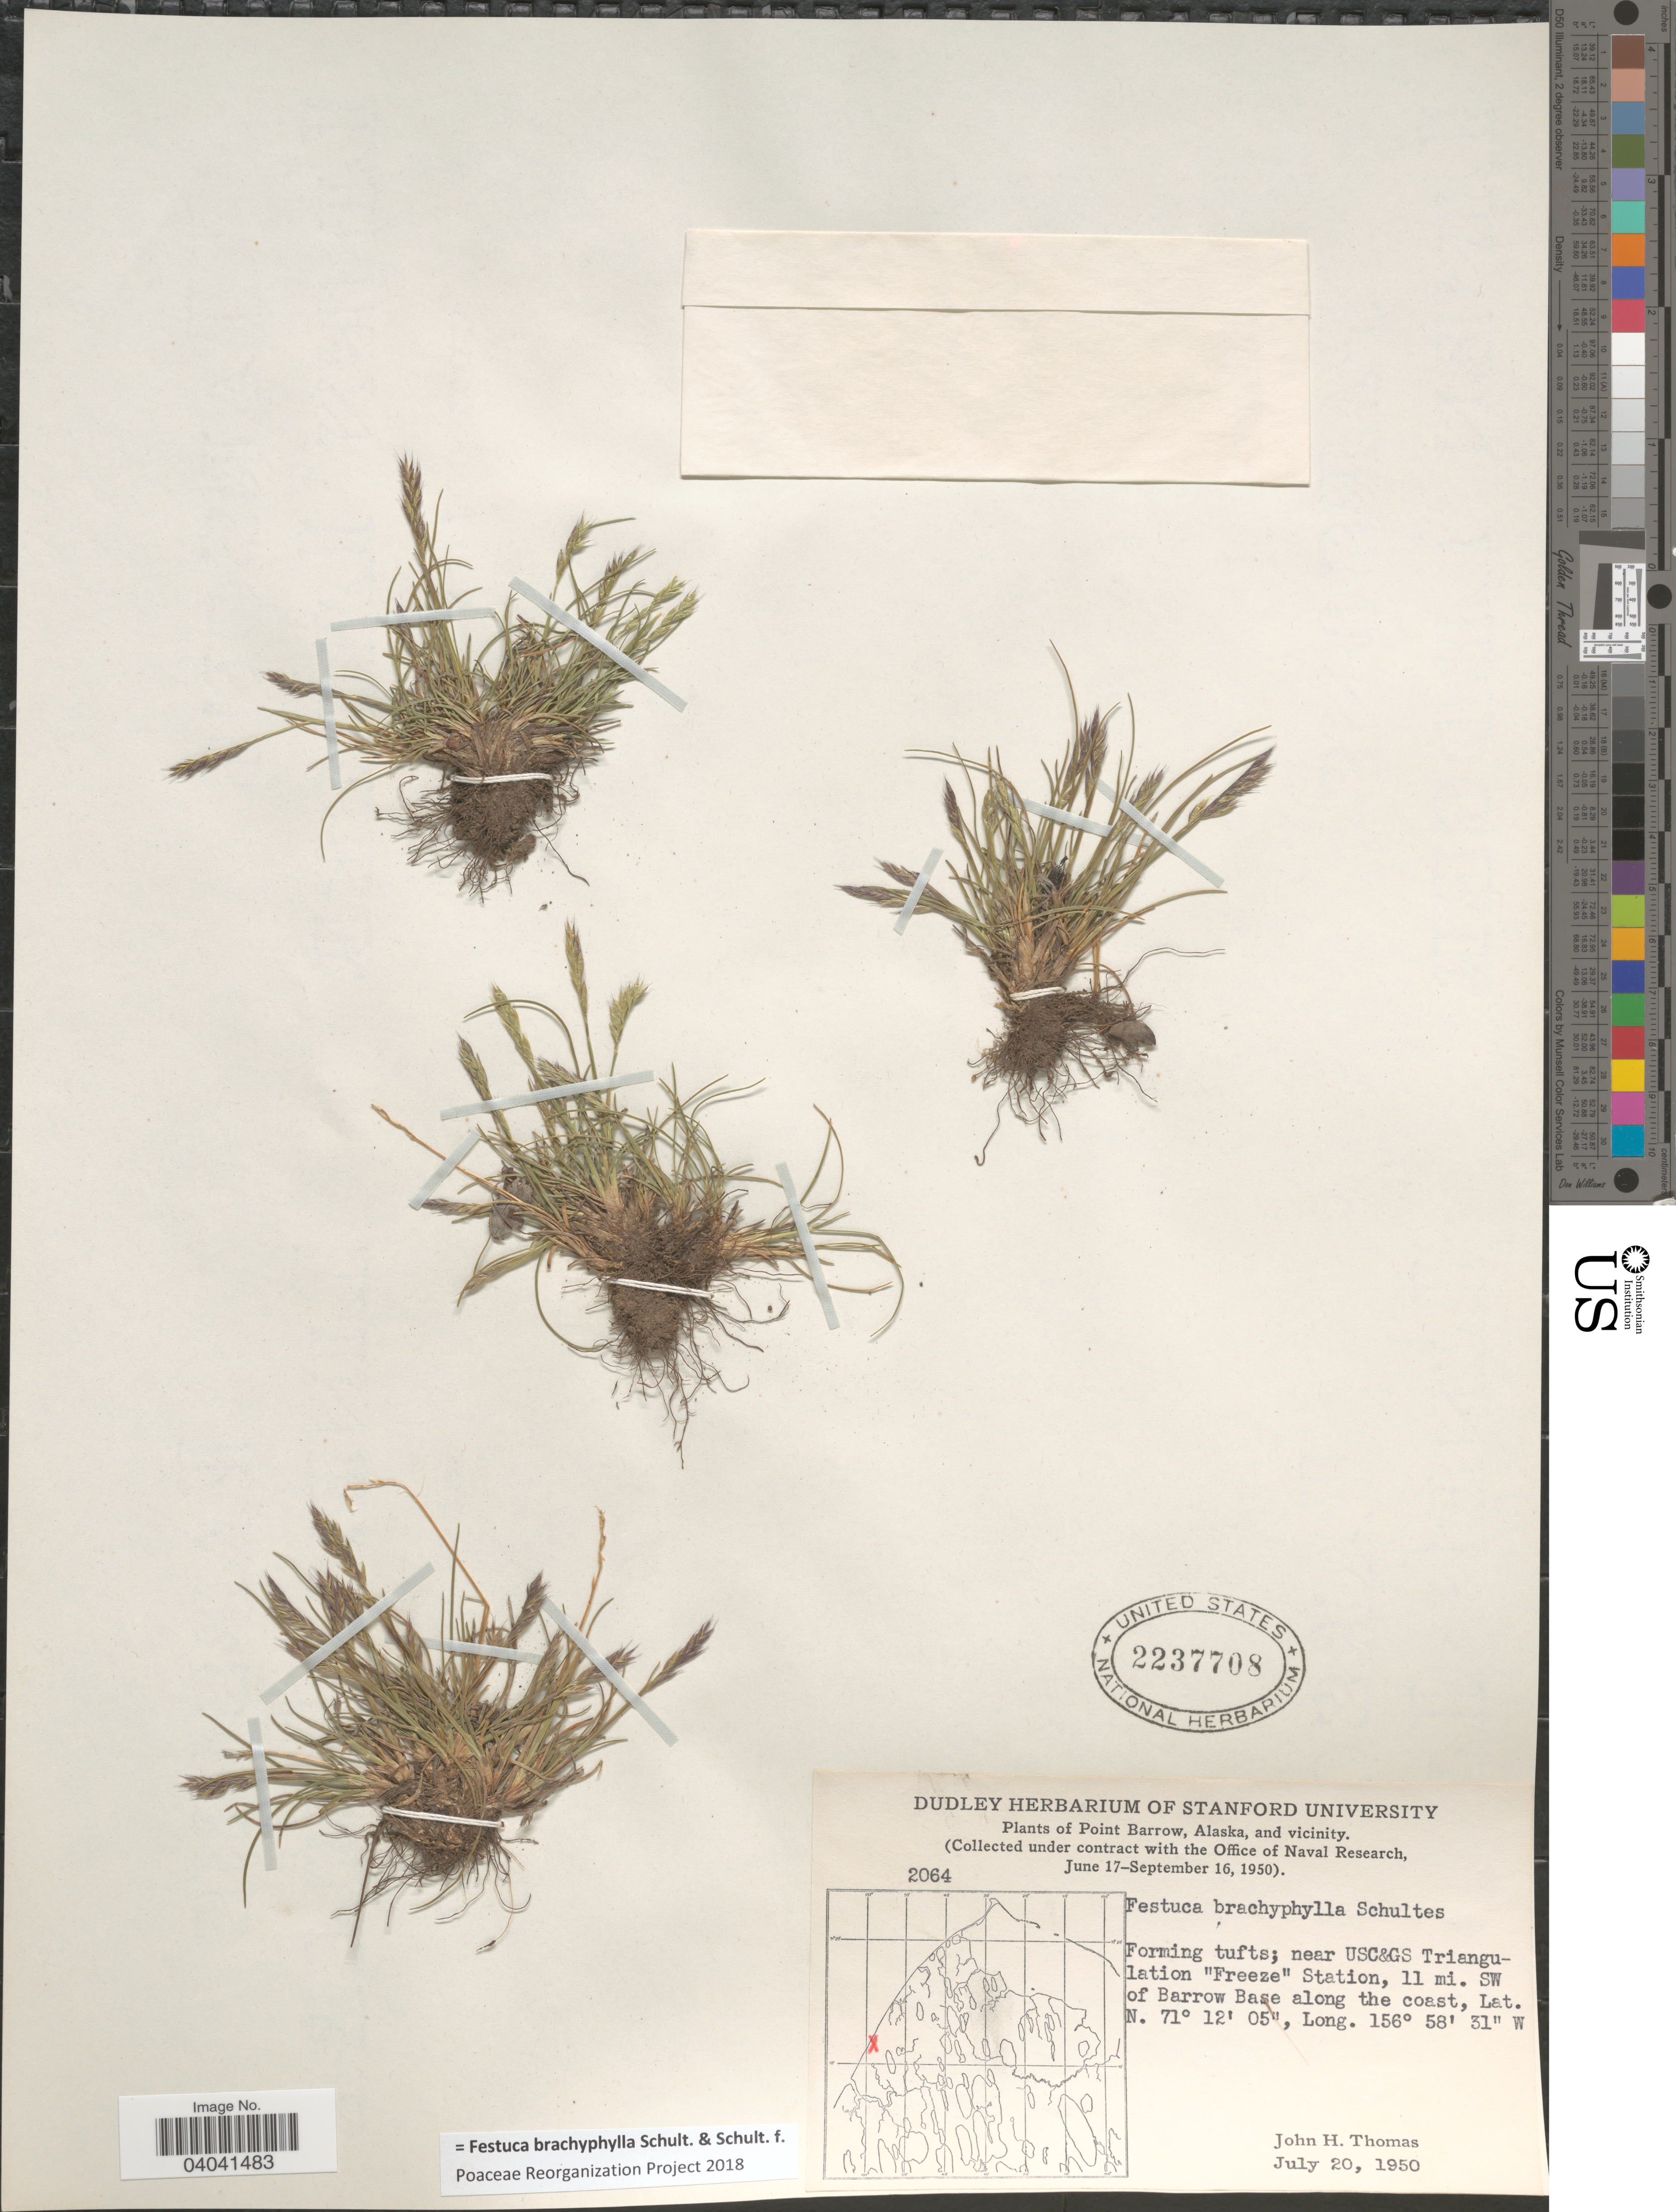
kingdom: Plantae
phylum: Tracheophyta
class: Liliopsida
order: Poales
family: Poaceae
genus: Festuca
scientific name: Festuca brachyphylla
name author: Schult. & Schult. f.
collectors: J. H. Thomas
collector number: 2064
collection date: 1950-07-20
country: United States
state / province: Alaska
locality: Point Barrow and vicinity. Near USC&GS Triangulation "Freeze" Station, 11 mi. SW of Barrow Base along the coast.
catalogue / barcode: US 2237708